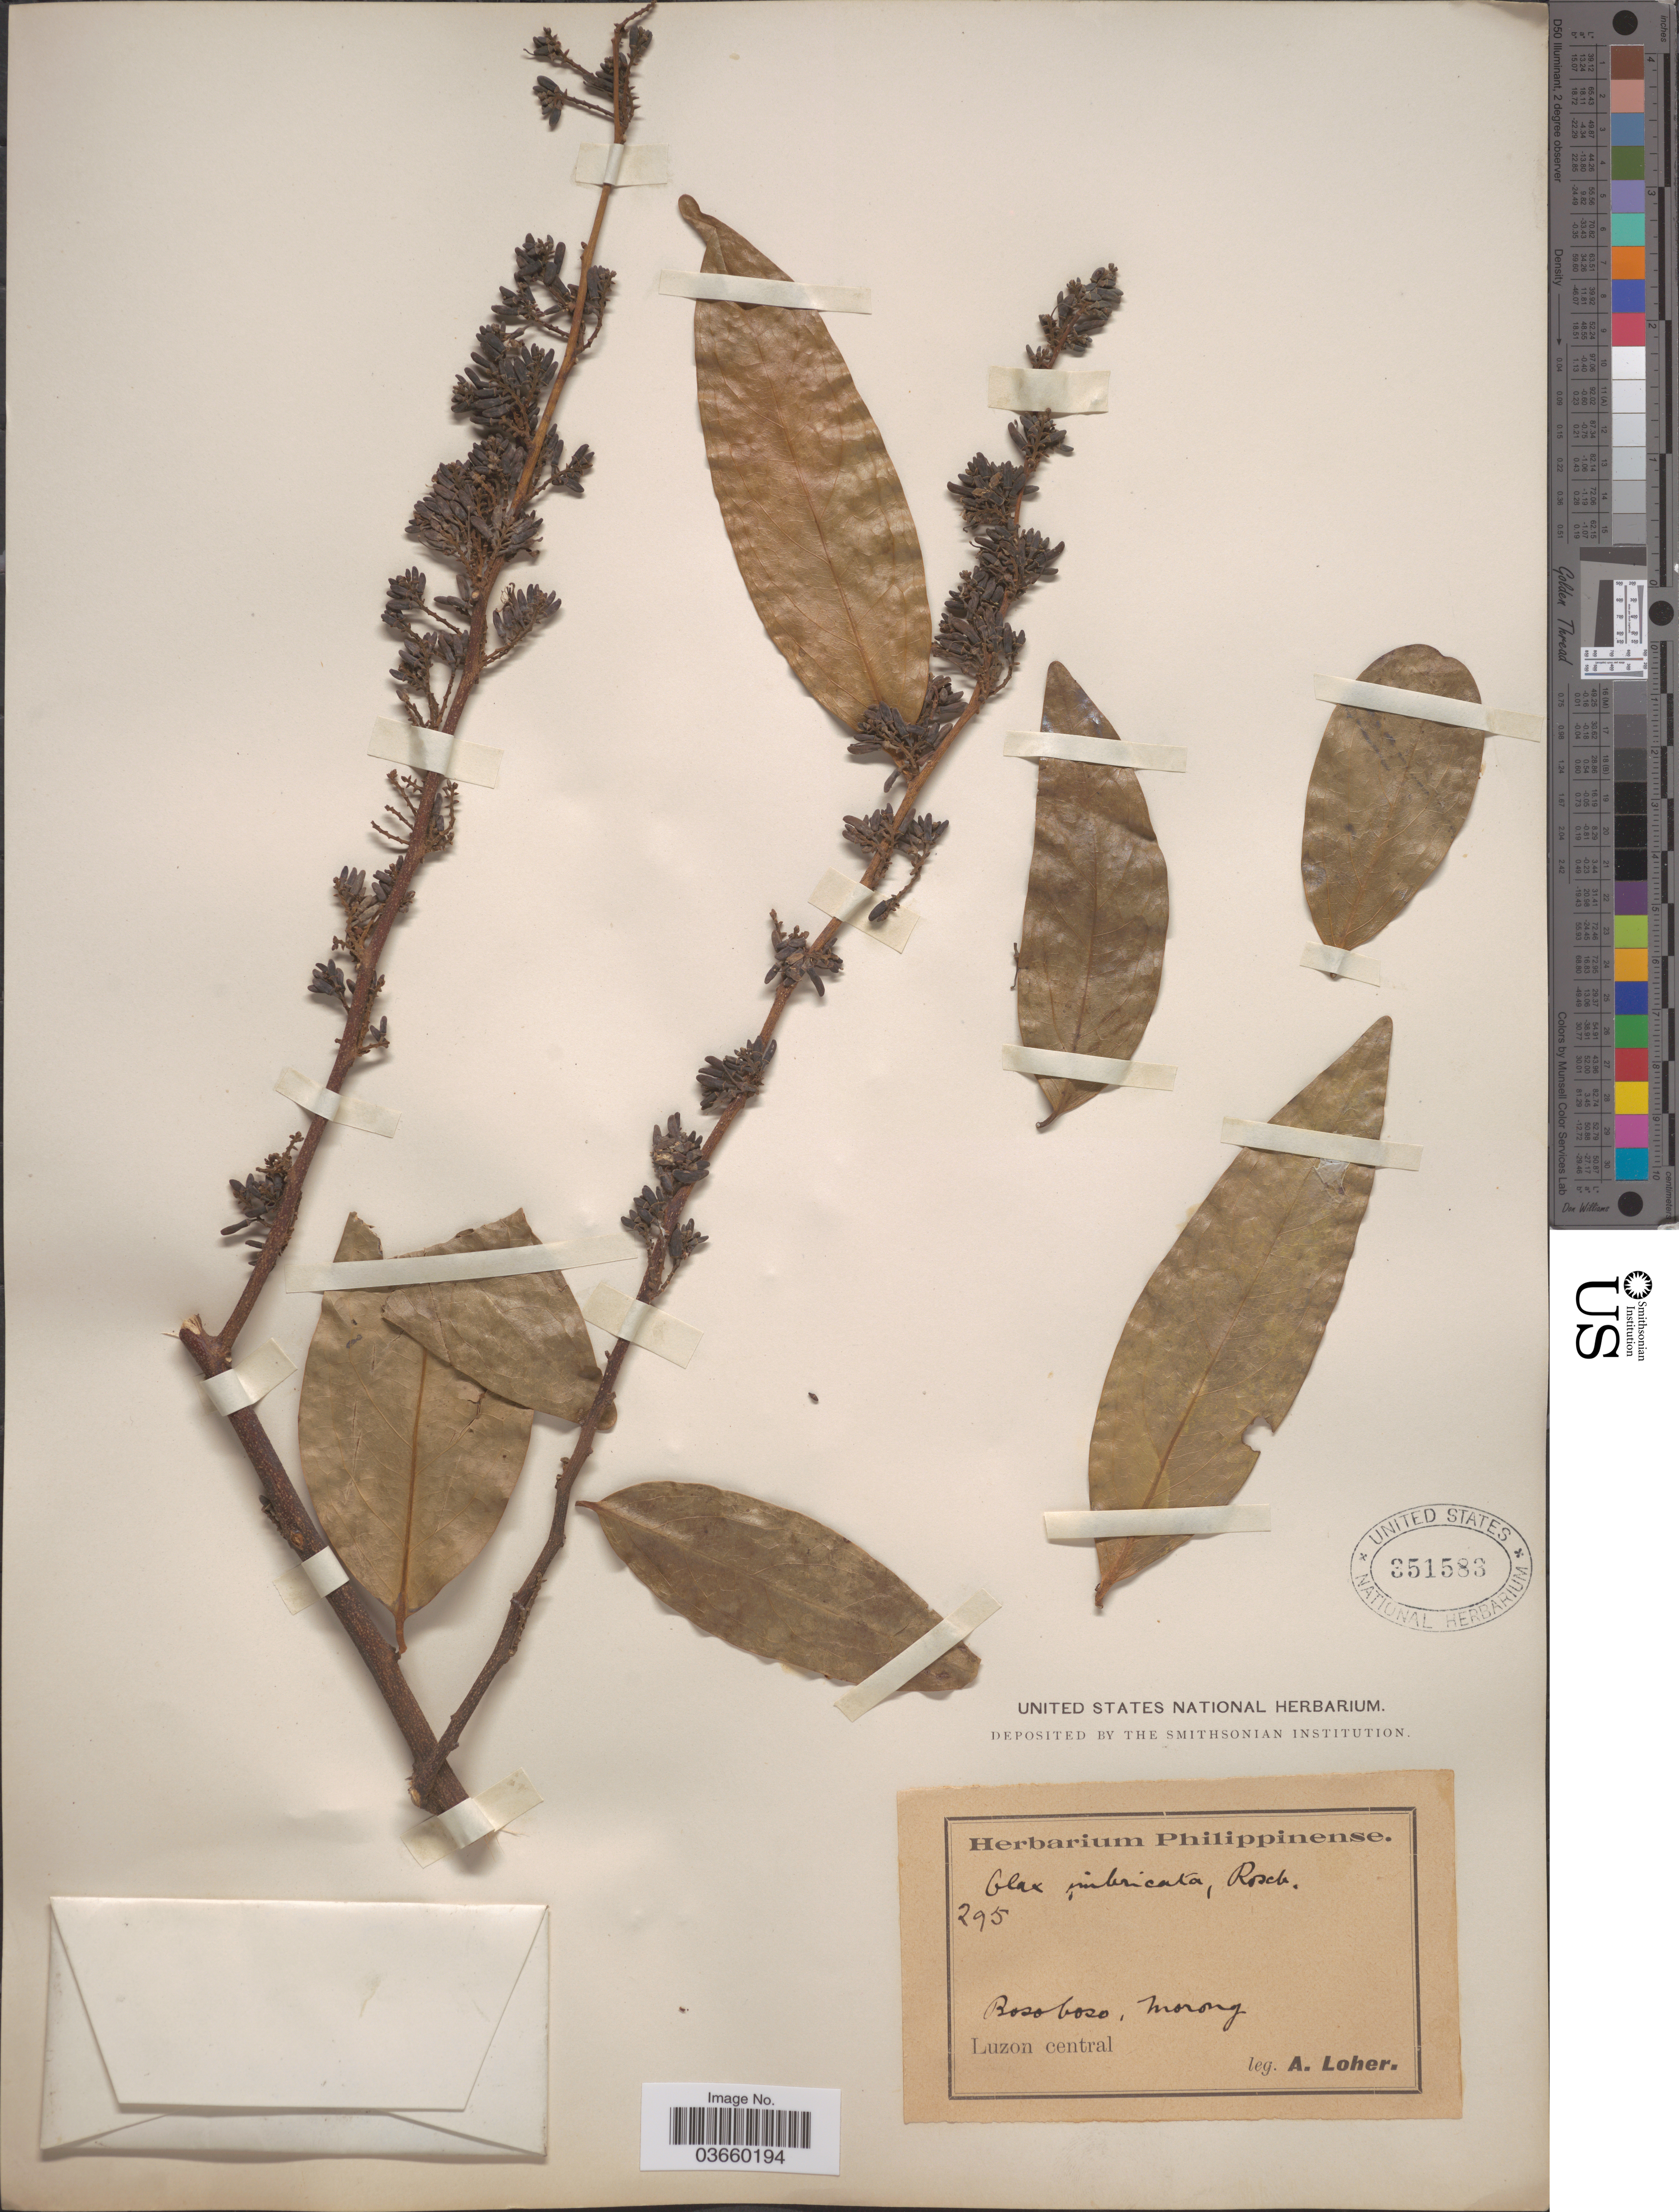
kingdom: Plantae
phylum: Tracheophyta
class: Magnoliopsida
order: Santalales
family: Olacaceae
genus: Olax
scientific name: Olax imbricata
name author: Roxb.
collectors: A. Loher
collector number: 295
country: Philippines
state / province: Central Luzon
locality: Bosoboso, Morong.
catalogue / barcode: US 351583